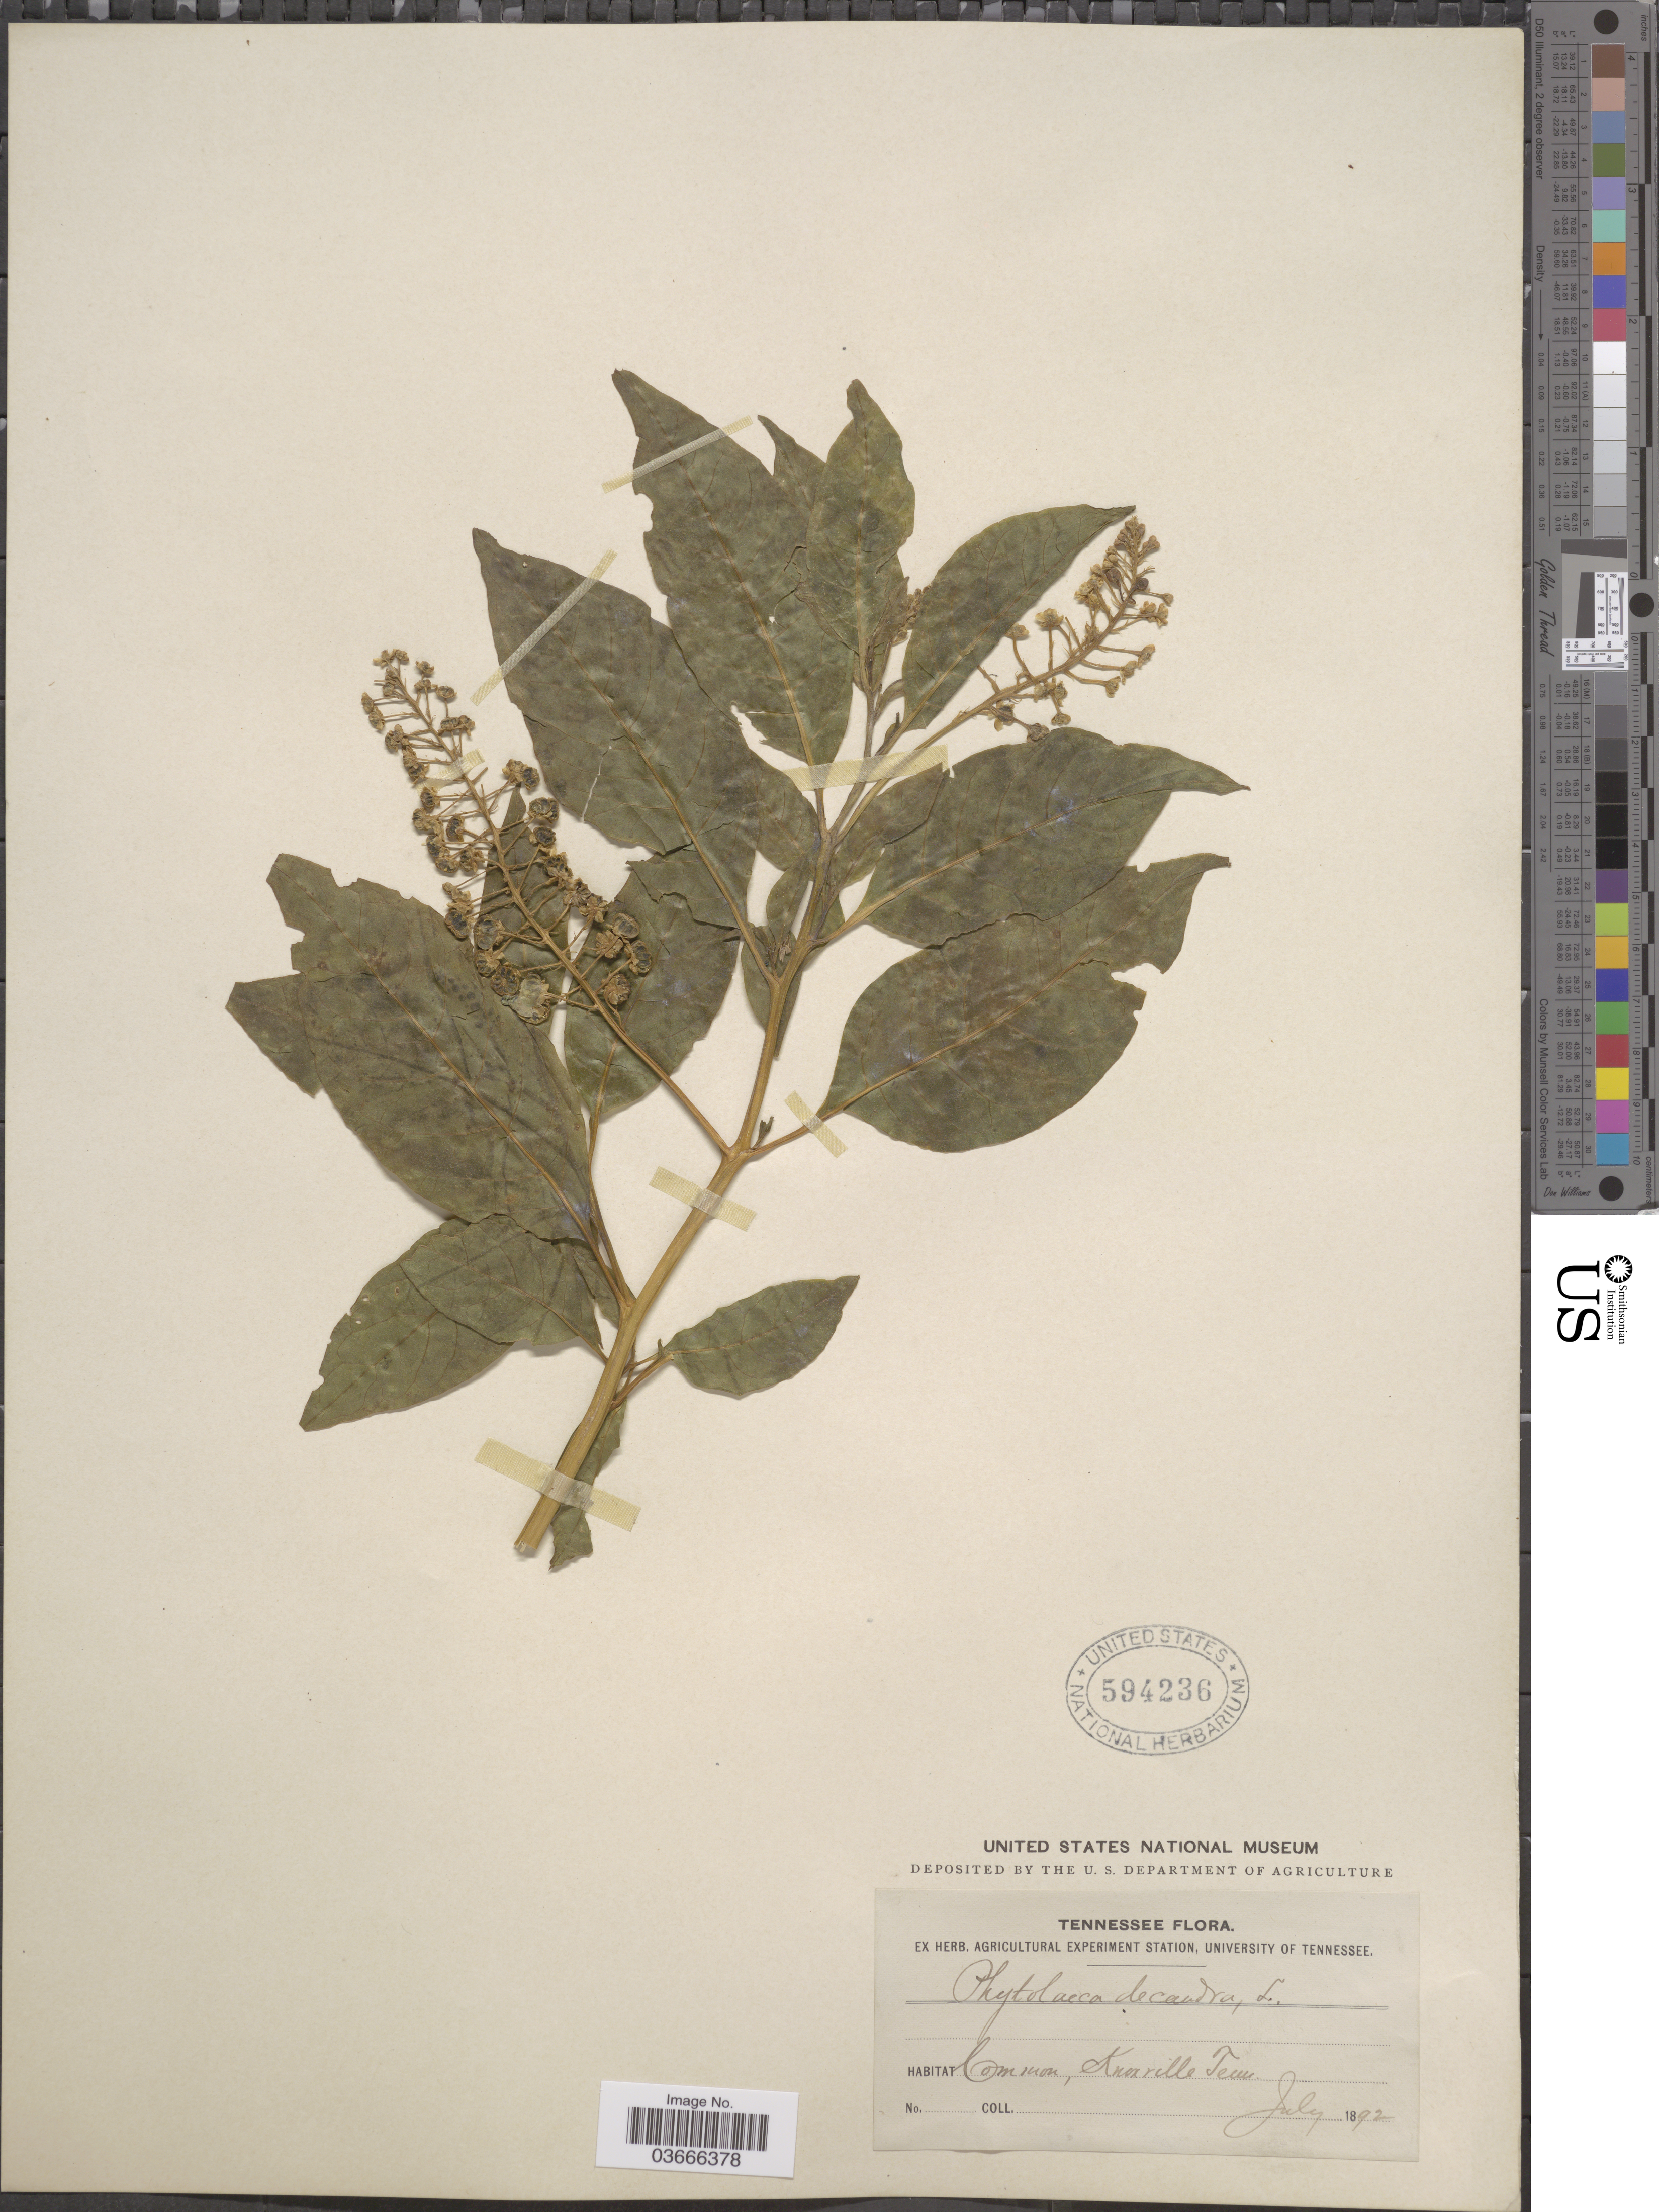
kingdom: Plantae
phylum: Tracheophyta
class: Magnoliopsida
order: Caryophyllales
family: Phytolaccaceae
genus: Phytolacca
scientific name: Phytolacca americana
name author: L.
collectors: ex herb. Agricultural Experiment Station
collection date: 1892-07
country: United States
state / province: Tennessee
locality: Knoxville.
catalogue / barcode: US 594236